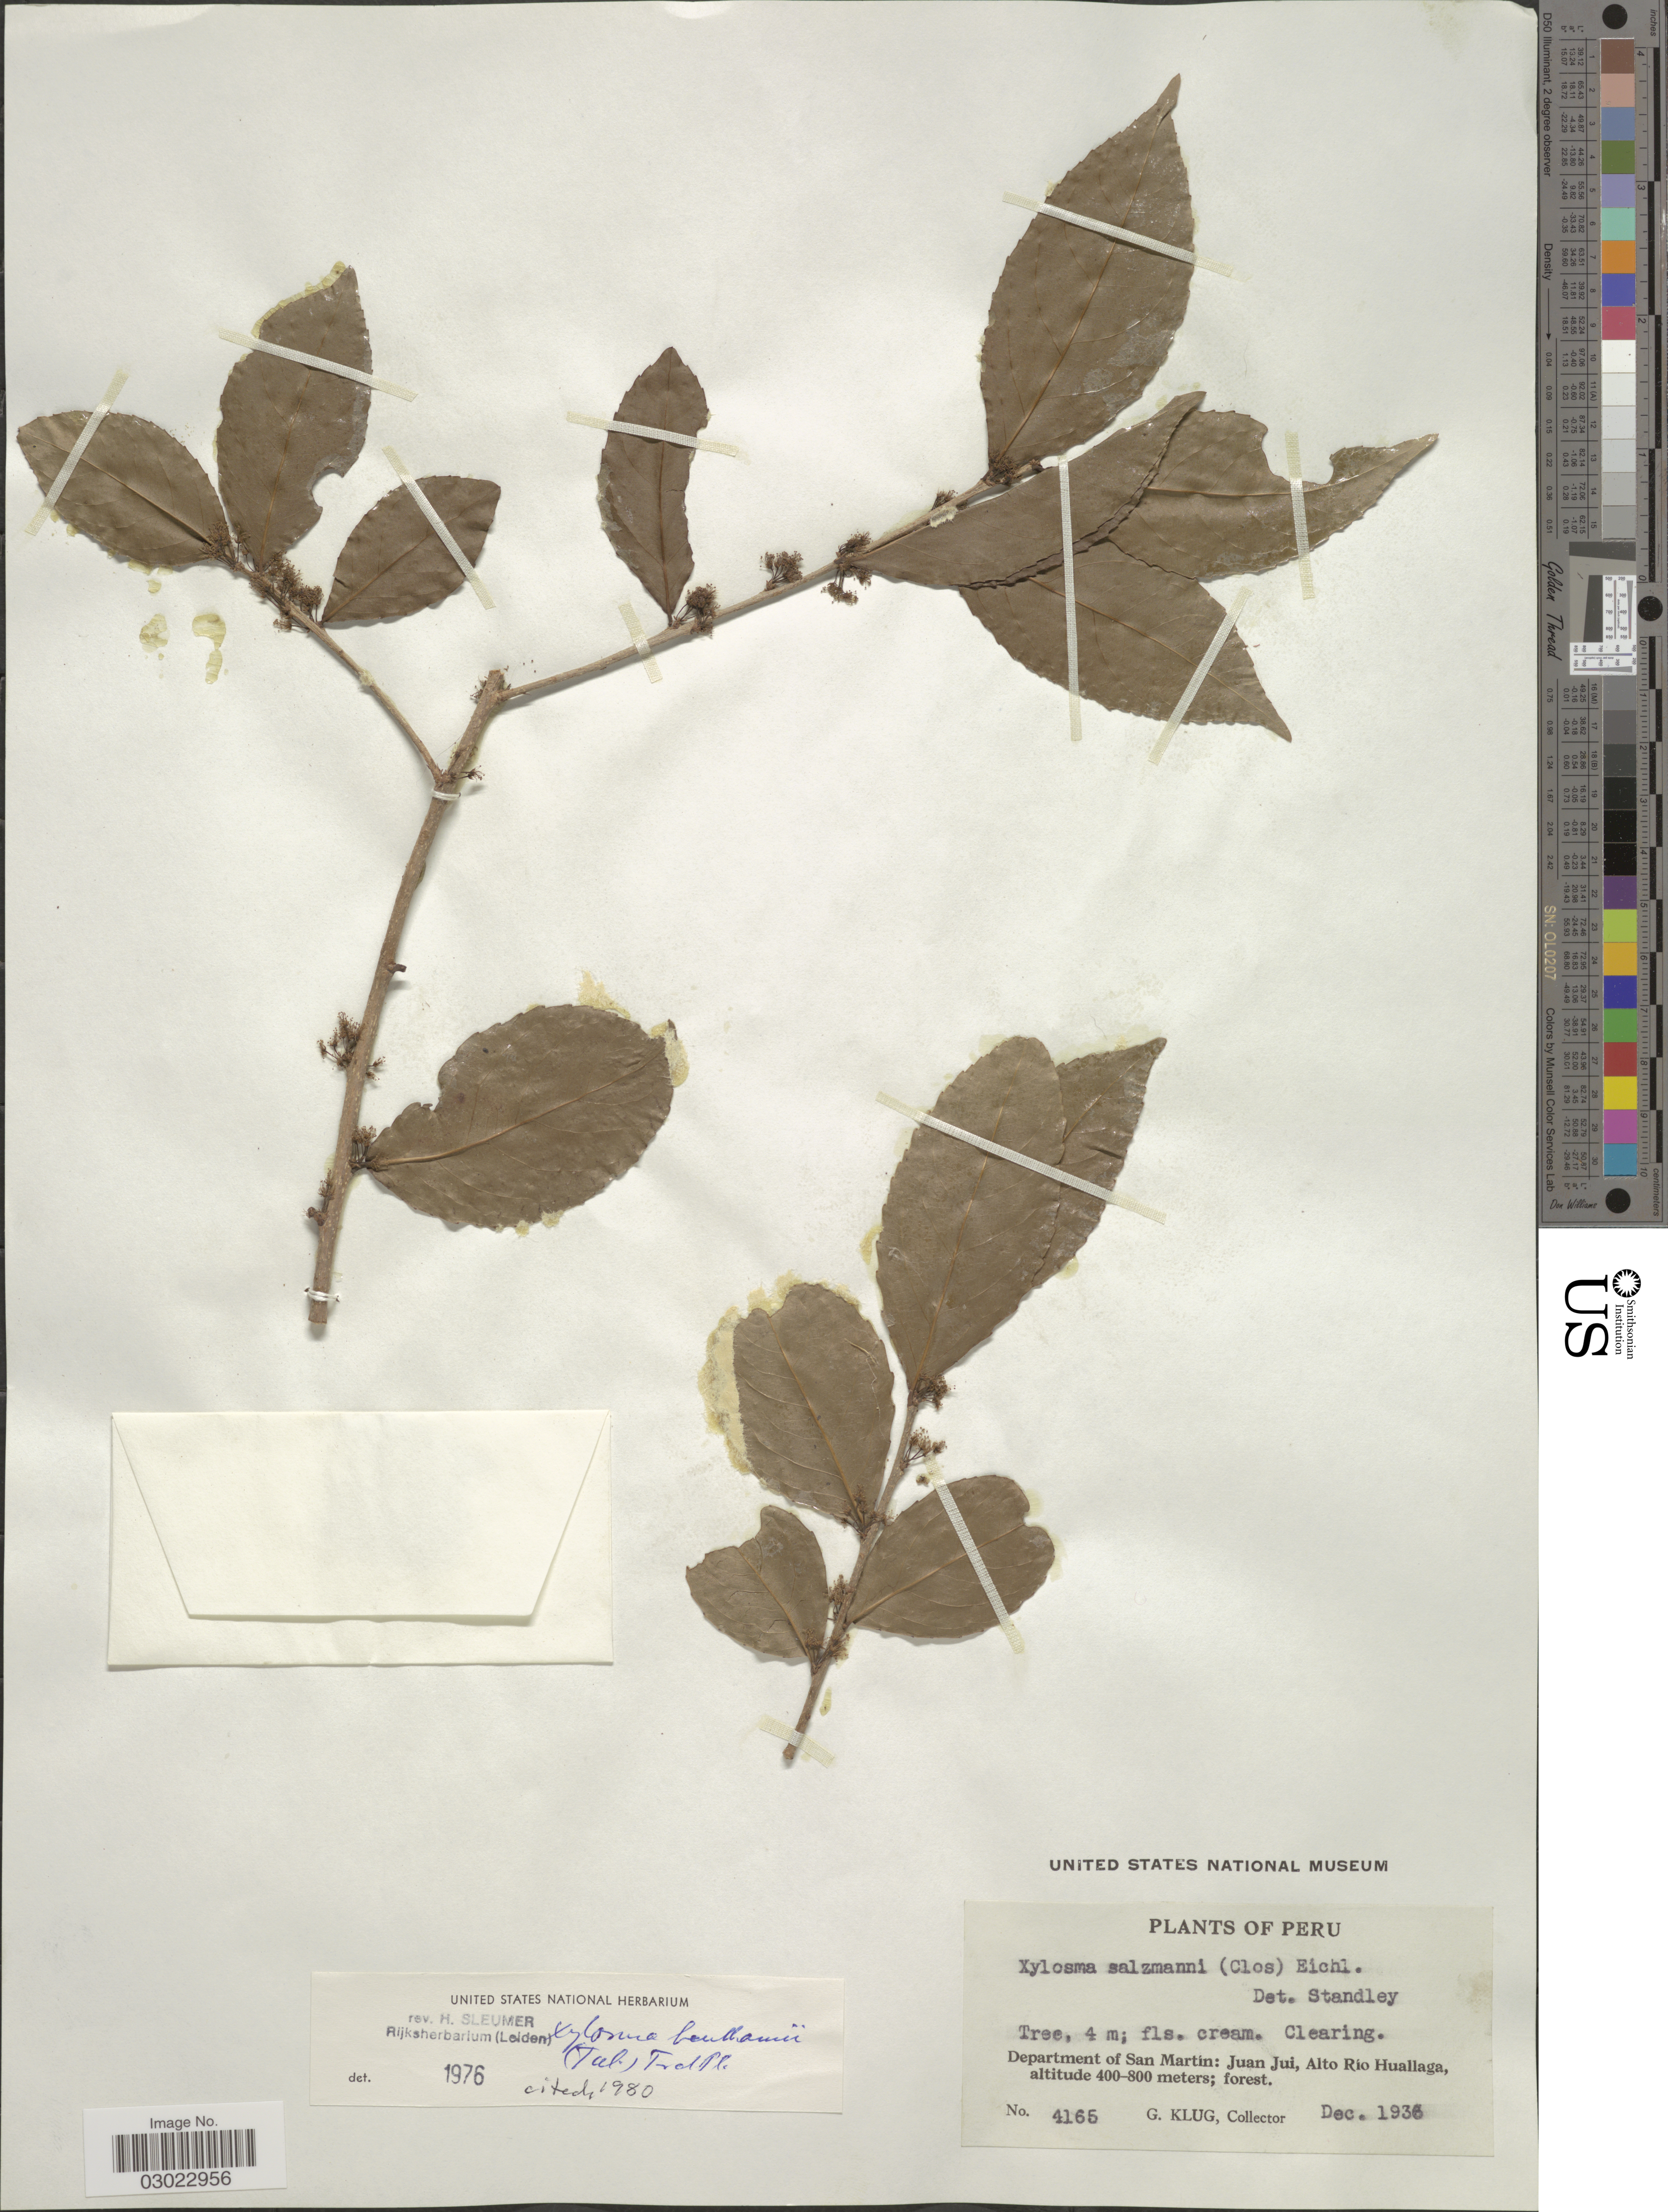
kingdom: Plantae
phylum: Tracheophyta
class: Magnoliopsida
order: Malpighiales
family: Salicaceae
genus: Xylosma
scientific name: Xylosma benthamii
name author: (Tul.) Triana & Planch.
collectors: G. Klug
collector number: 4165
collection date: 1936-12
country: Peru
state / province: San Martín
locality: Department of San Martín: Juan Jui, Alto Río Huallaga.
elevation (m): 400